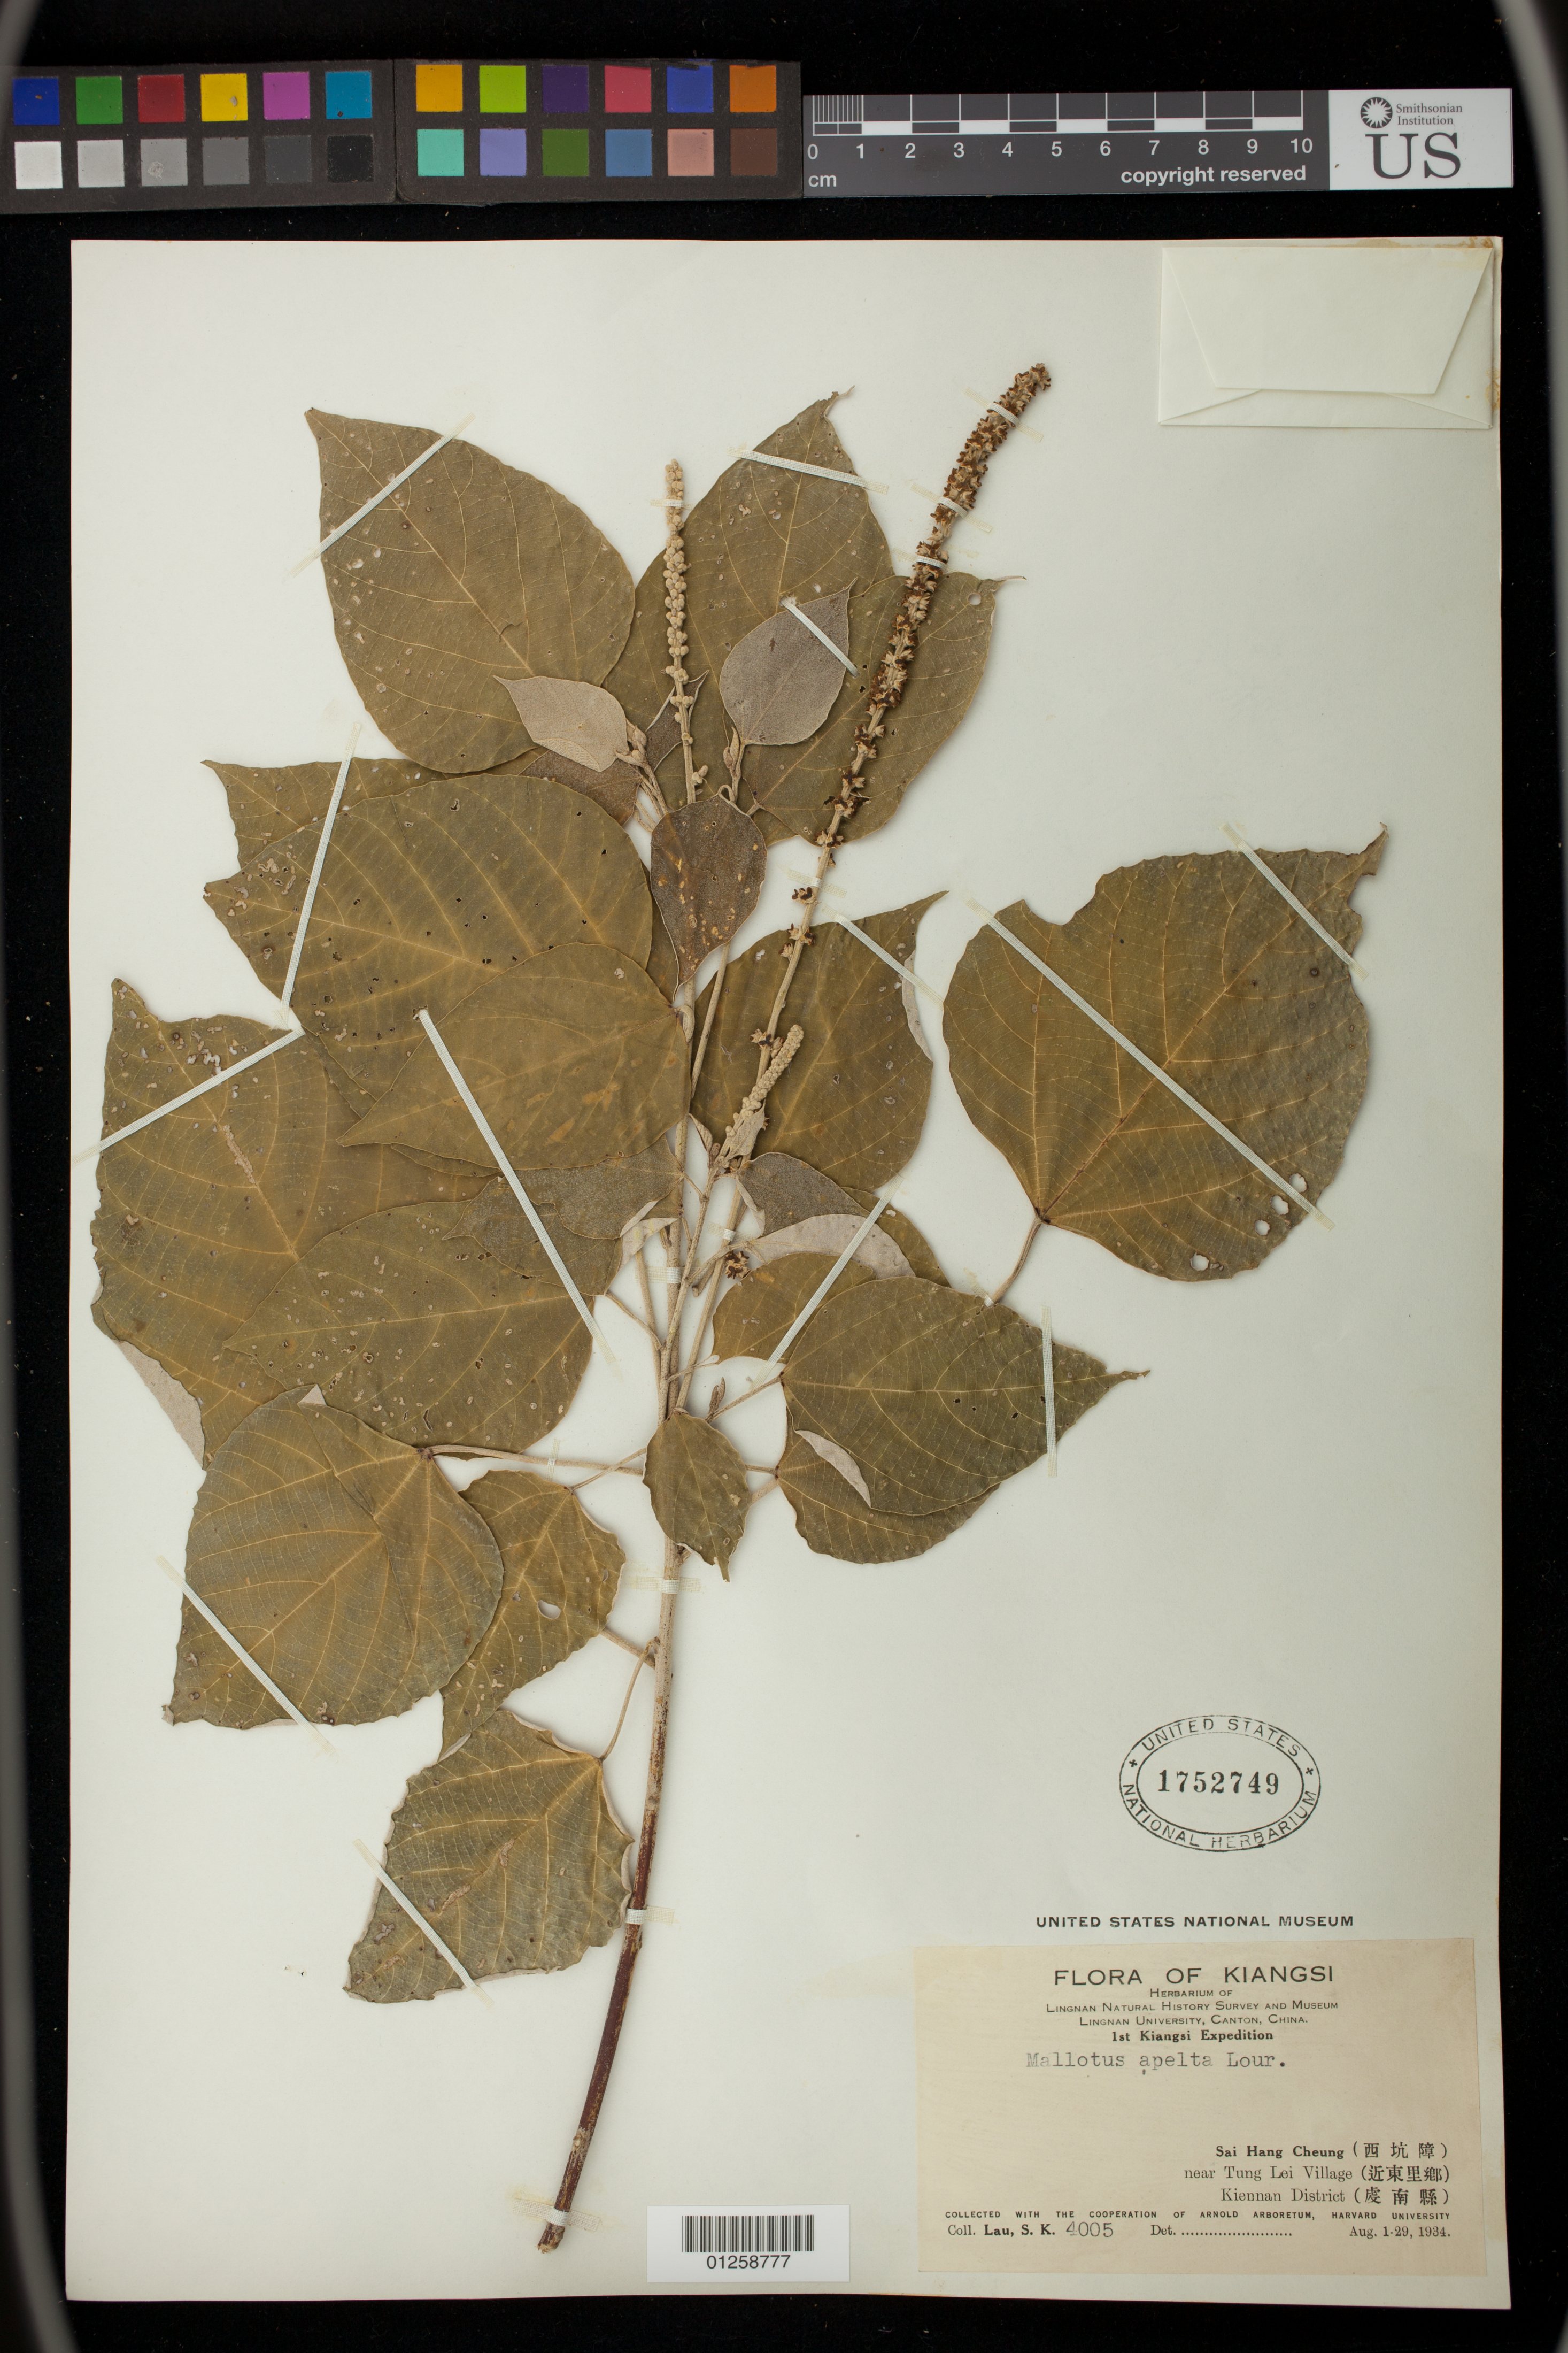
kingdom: Plantae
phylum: Tracheophyta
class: Magnoliopsida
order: Malpighiales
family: Euphorbiaceae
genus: Mallotus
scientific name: Mallotus apelta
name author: (Lour.) Müll. Arg.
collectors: S. K. Lau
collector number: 4005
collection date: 1934-08-01/1934-08-29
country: China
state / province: Jiangxi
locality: Sai Hang Cheung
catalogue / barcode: US 1752749